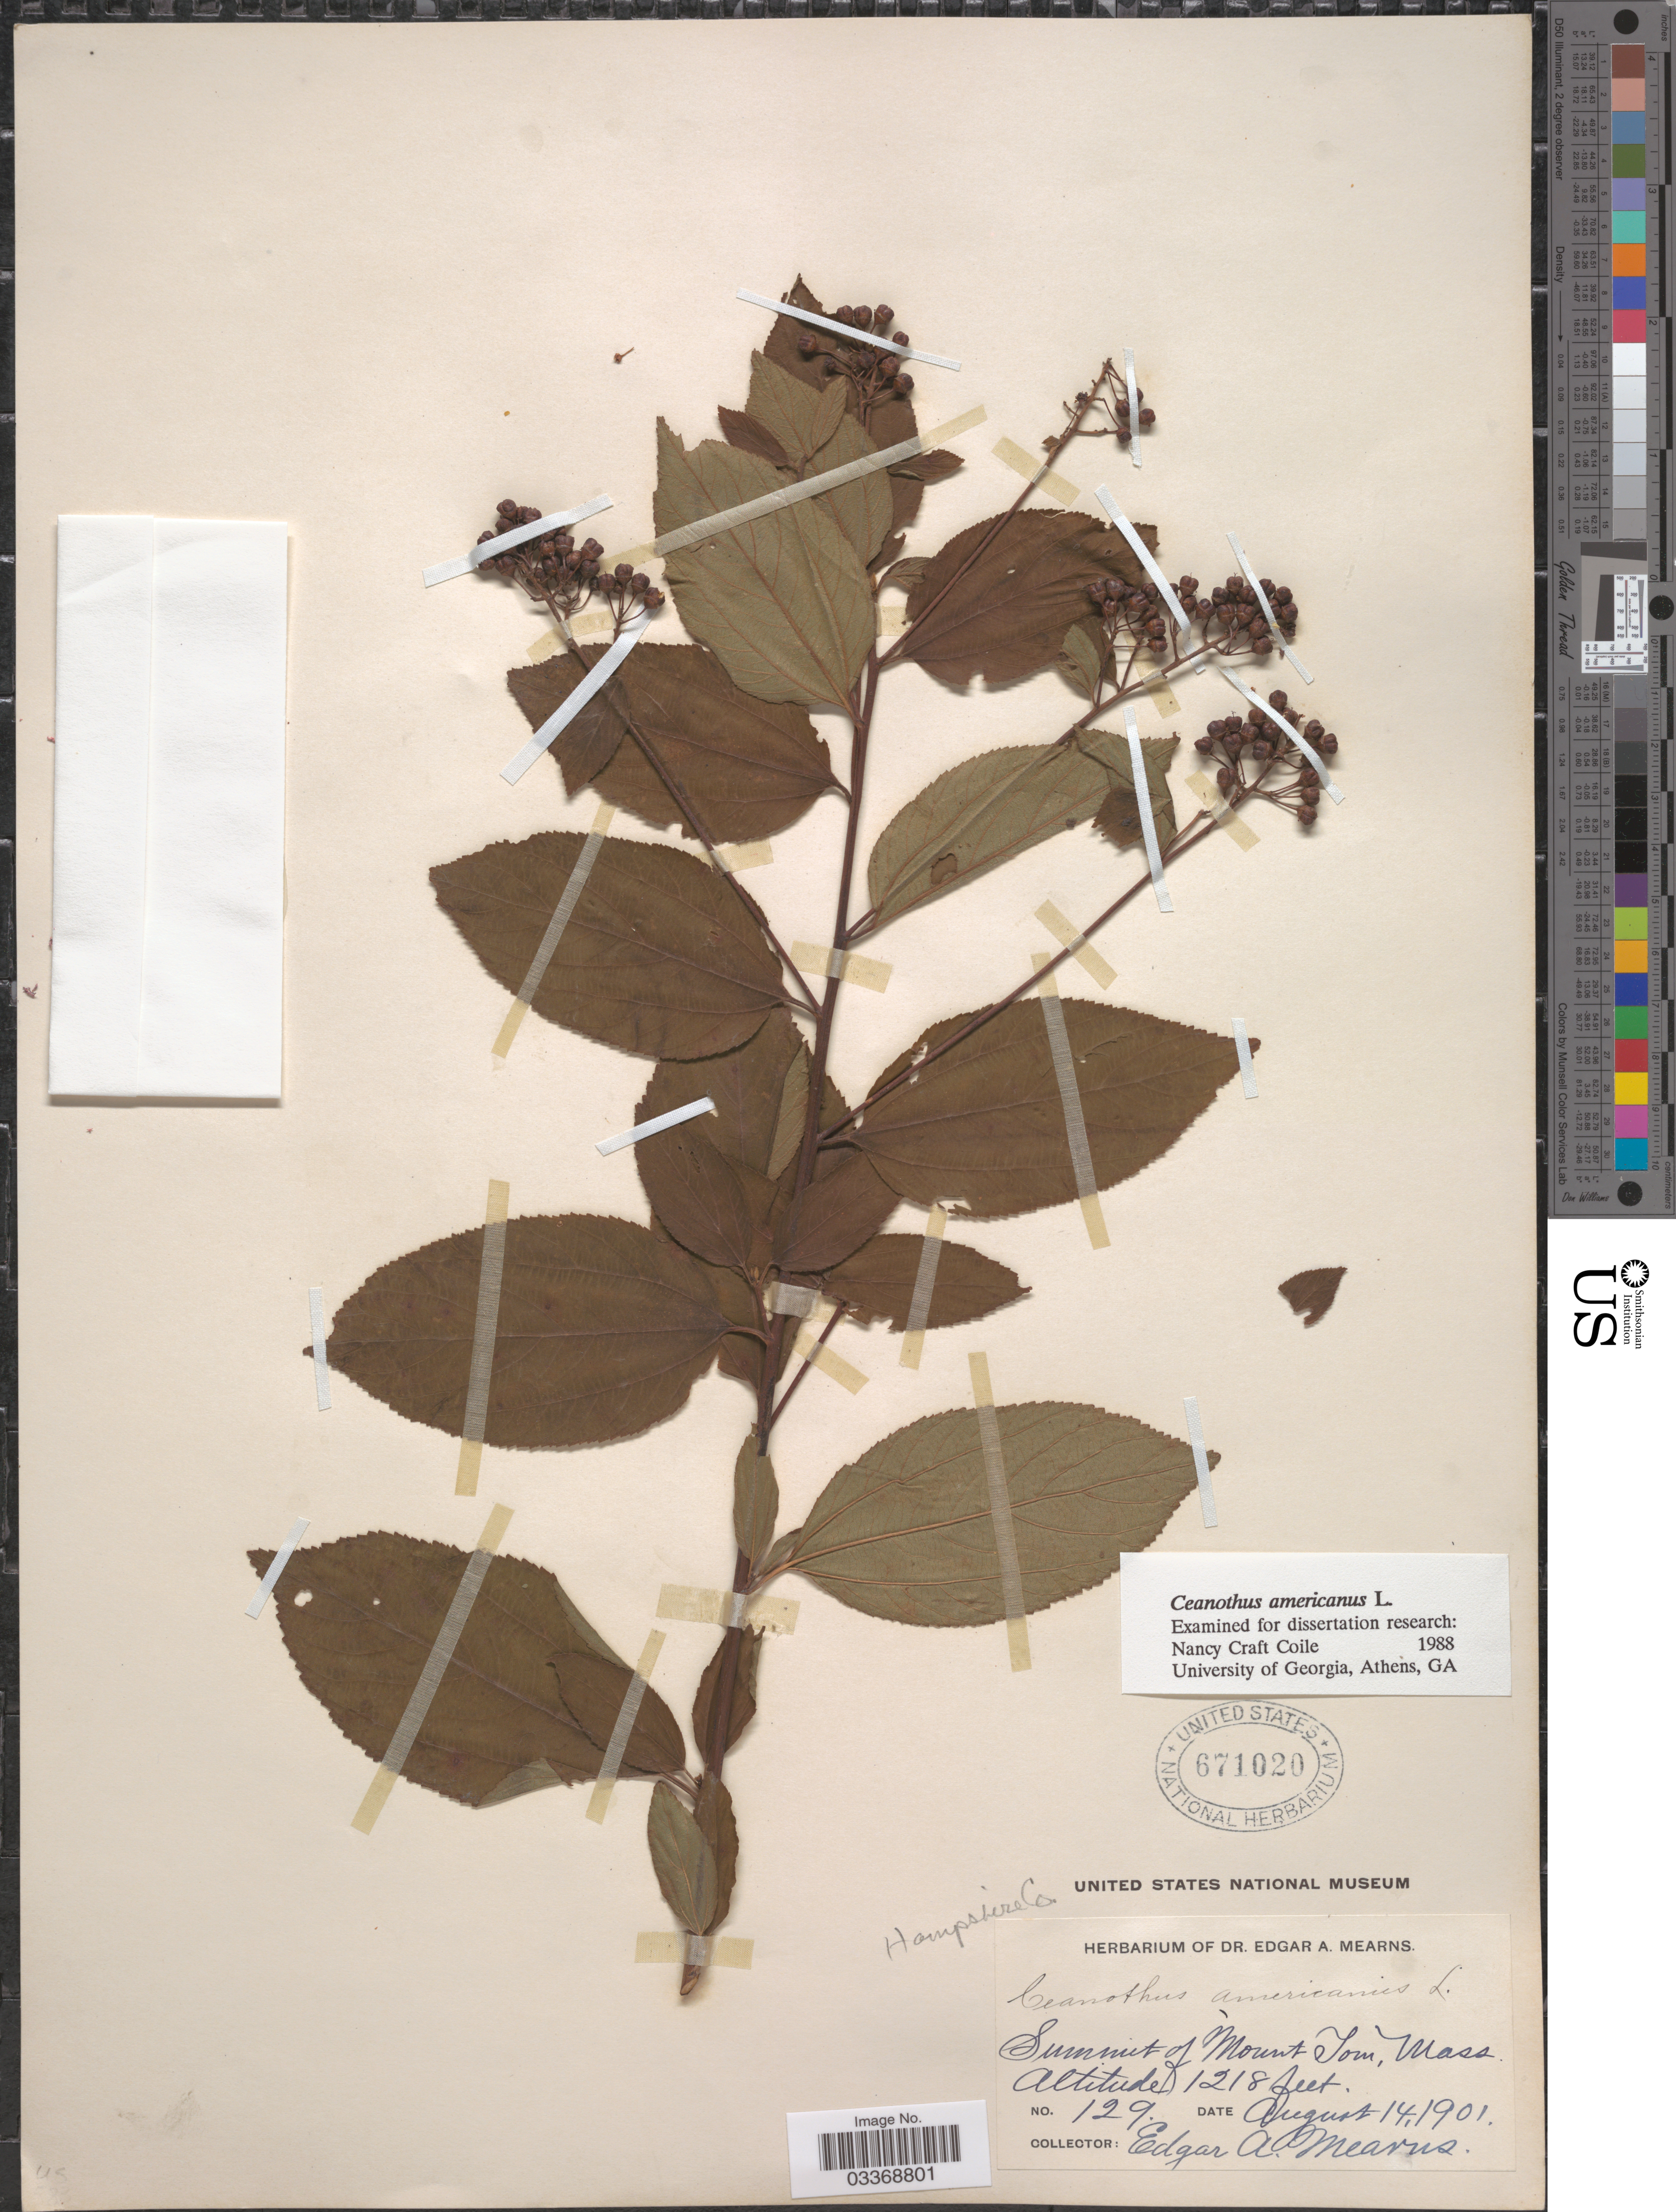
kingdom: Plantae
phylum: Tracheophyta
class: Magnoliopsida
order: Rosales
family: Rhamnaceae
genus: Ceanothus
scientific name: Ceanothus americanus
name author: L.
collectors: E. A. Mearns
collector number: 129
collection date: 1901-08-14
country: United States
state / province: Massachusetts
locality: Summit of Mount Tom, Hampshire Co.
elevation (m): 371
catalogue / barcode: US 671020